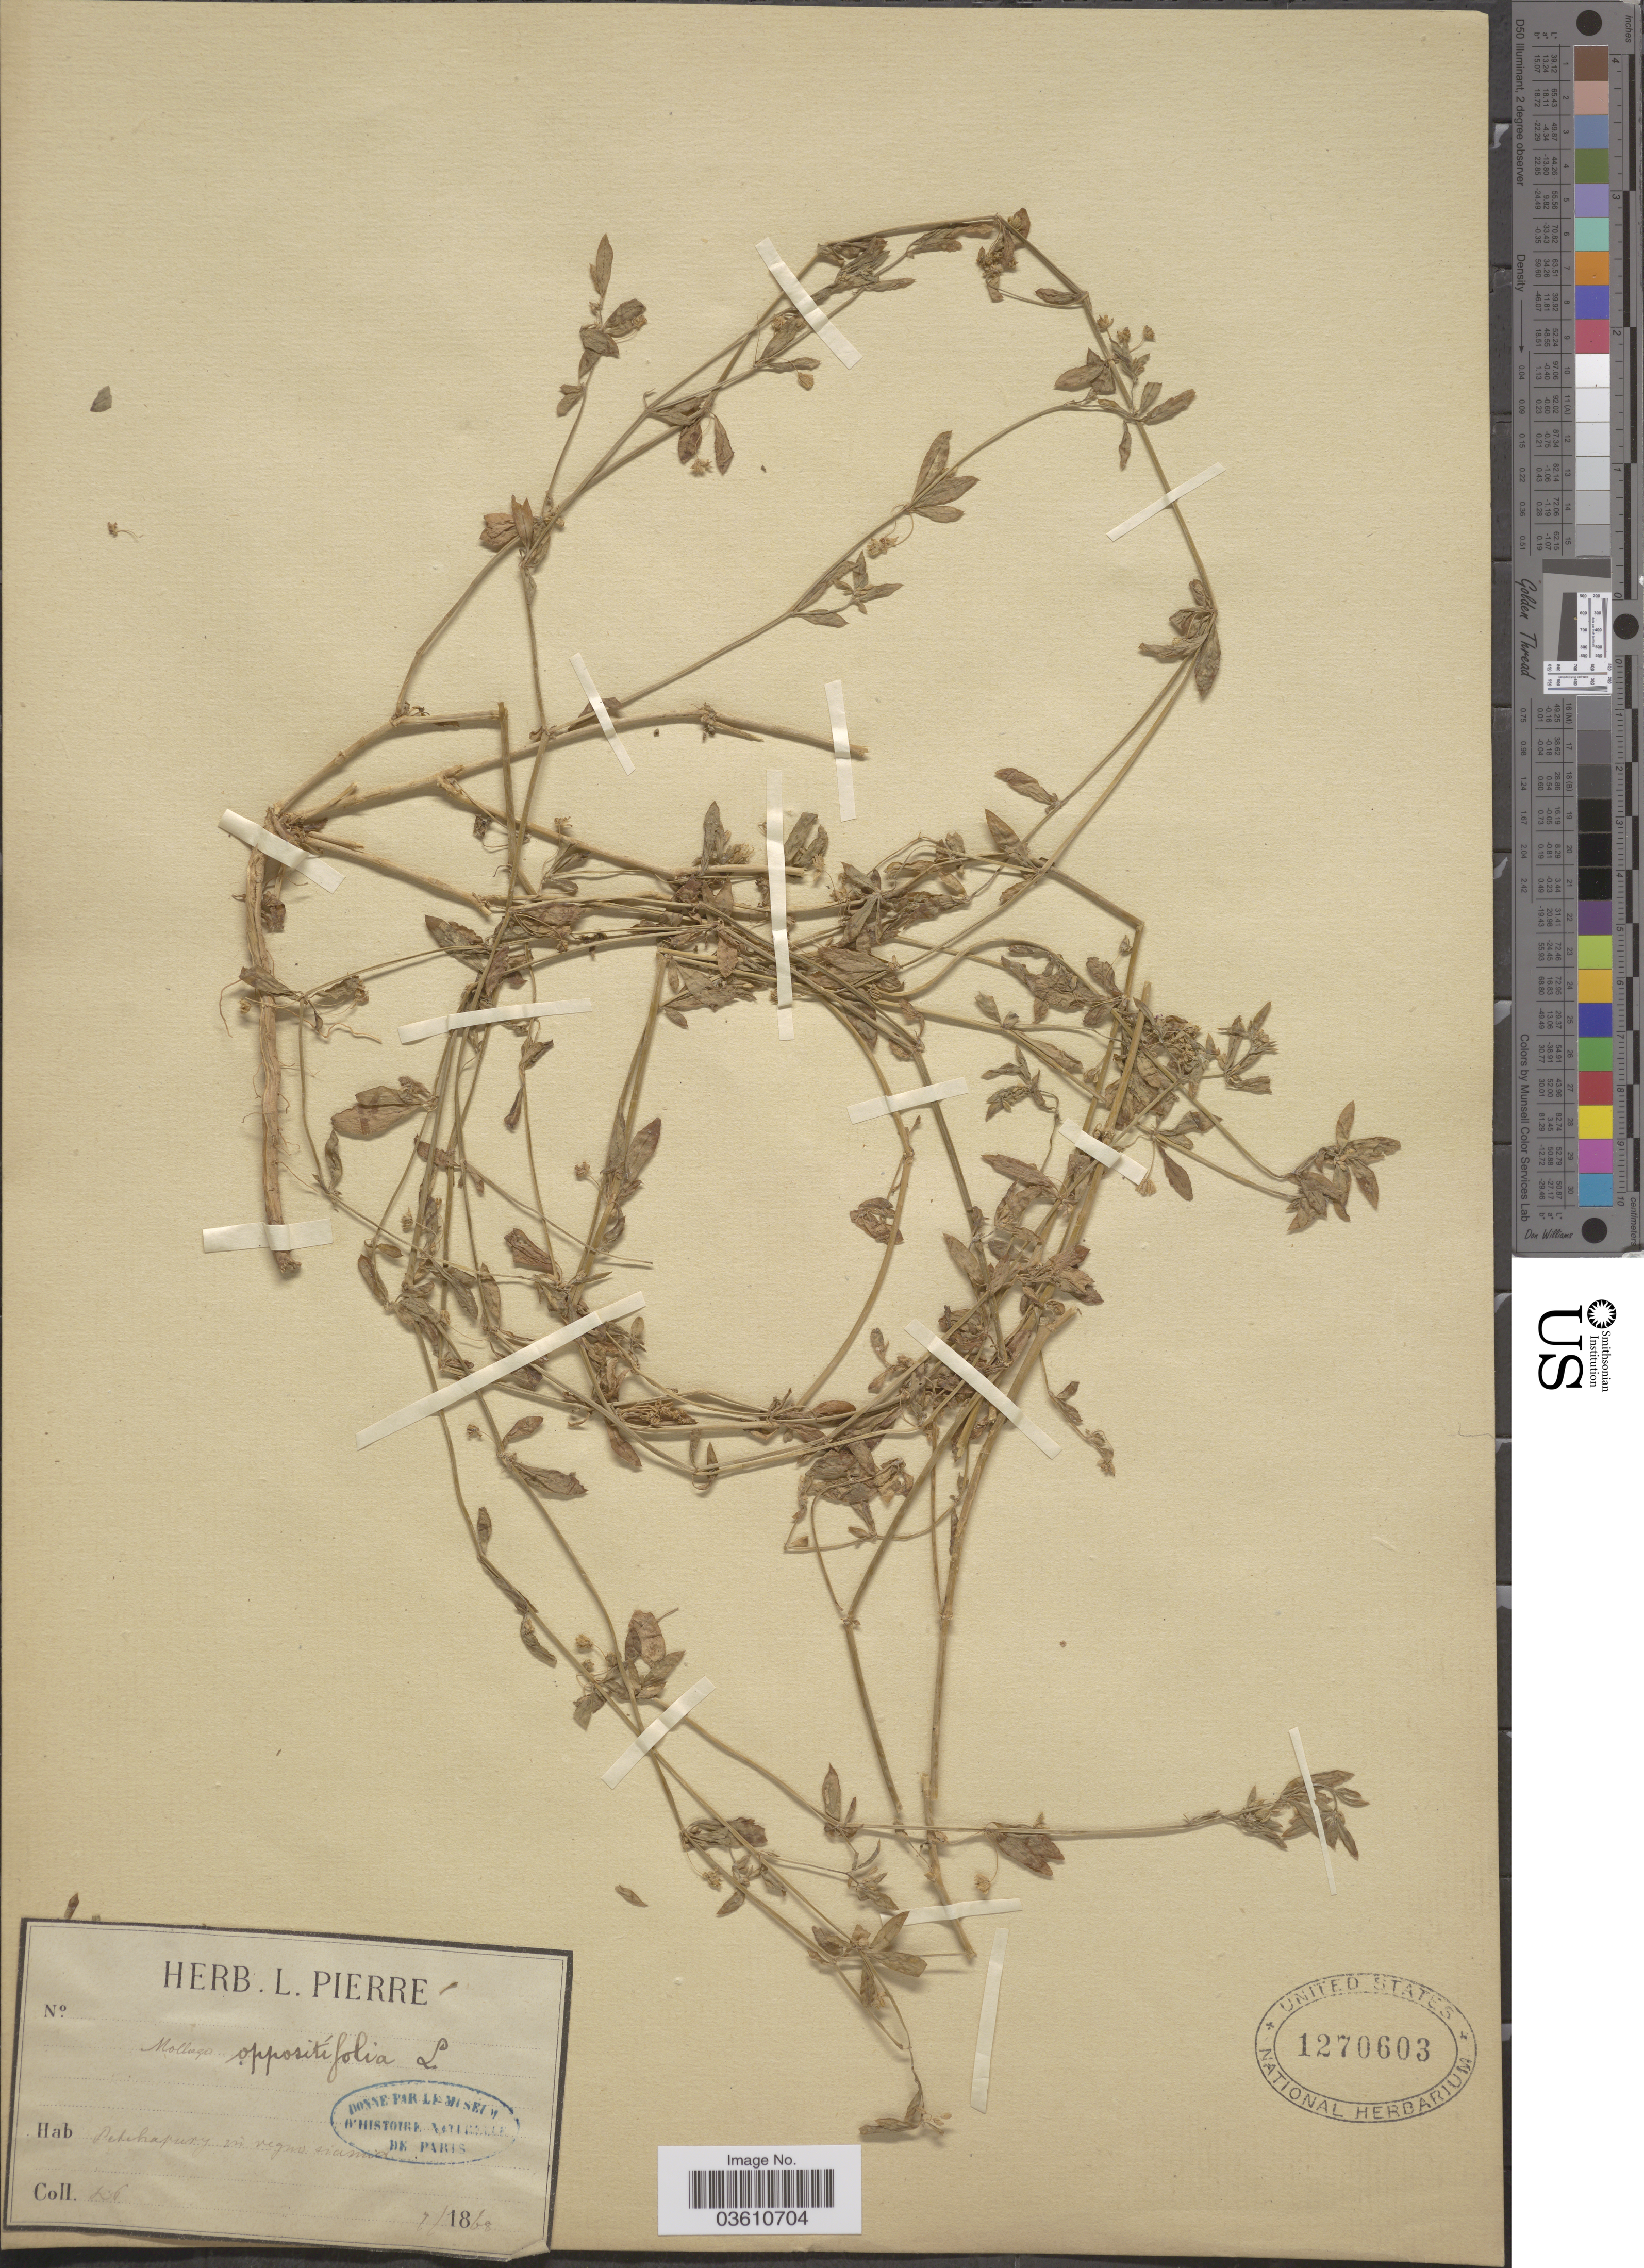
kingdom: Plantae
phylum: Tracheophyta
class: Magnoliopsida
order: Caryophyllales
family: Molluginaceae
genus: Glinus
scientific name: Glinus oppositifolius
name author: (L.) Aug. DC.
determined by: Strong, Mark T., (BOT), Smithsonian Institution - National Museum of Natural History (UNITED STATES)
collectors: L. Pierre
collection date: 1868-07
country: Thailand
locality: Petchapury in regno siamico [Phetchaburi in Siamese kingdom]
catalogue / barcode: US 1270603